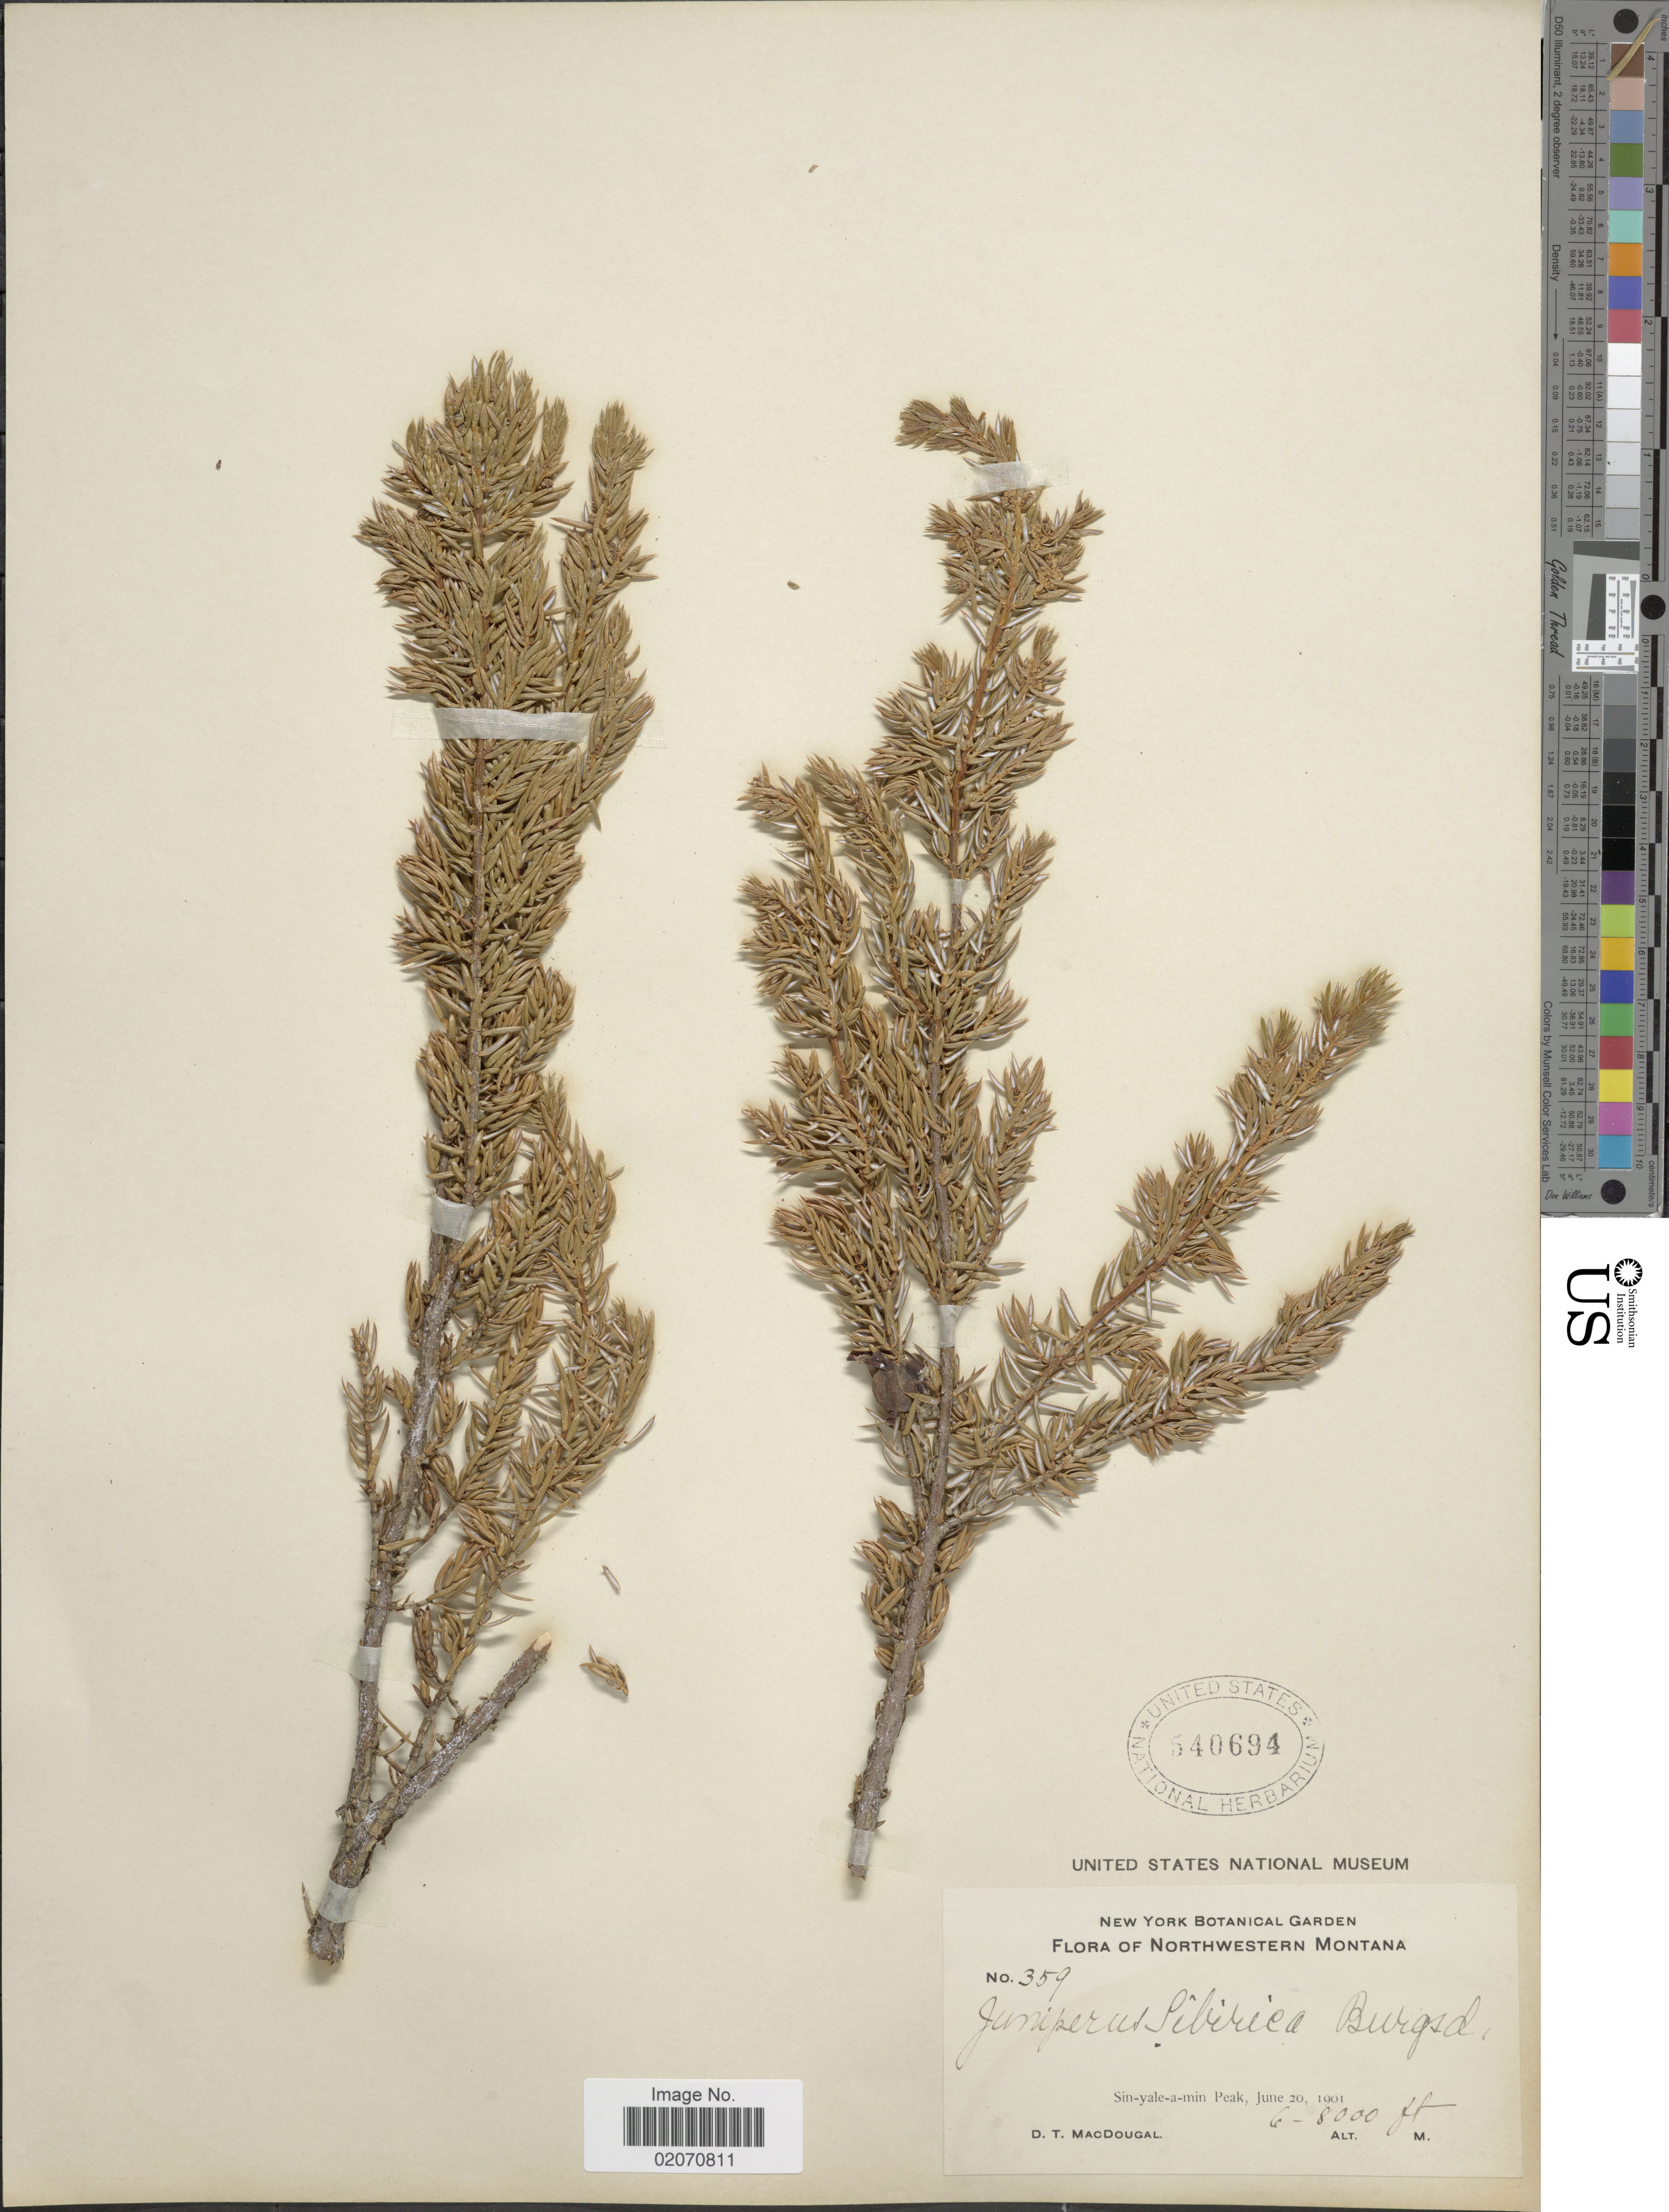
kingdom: Plantae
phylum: Tracheophyta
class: Pinopsida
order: Pinales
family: Cupressaceae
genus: Juniperus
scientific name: Juniperus communis subsp. nana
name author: (Willd.) Syme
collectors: D. T. MacDougal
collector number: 359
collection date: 1901-06-20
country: United States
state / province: Montana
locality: Northwestern montana, Sin-yale-a-min Peak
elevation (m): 1829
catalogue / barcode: US 540694